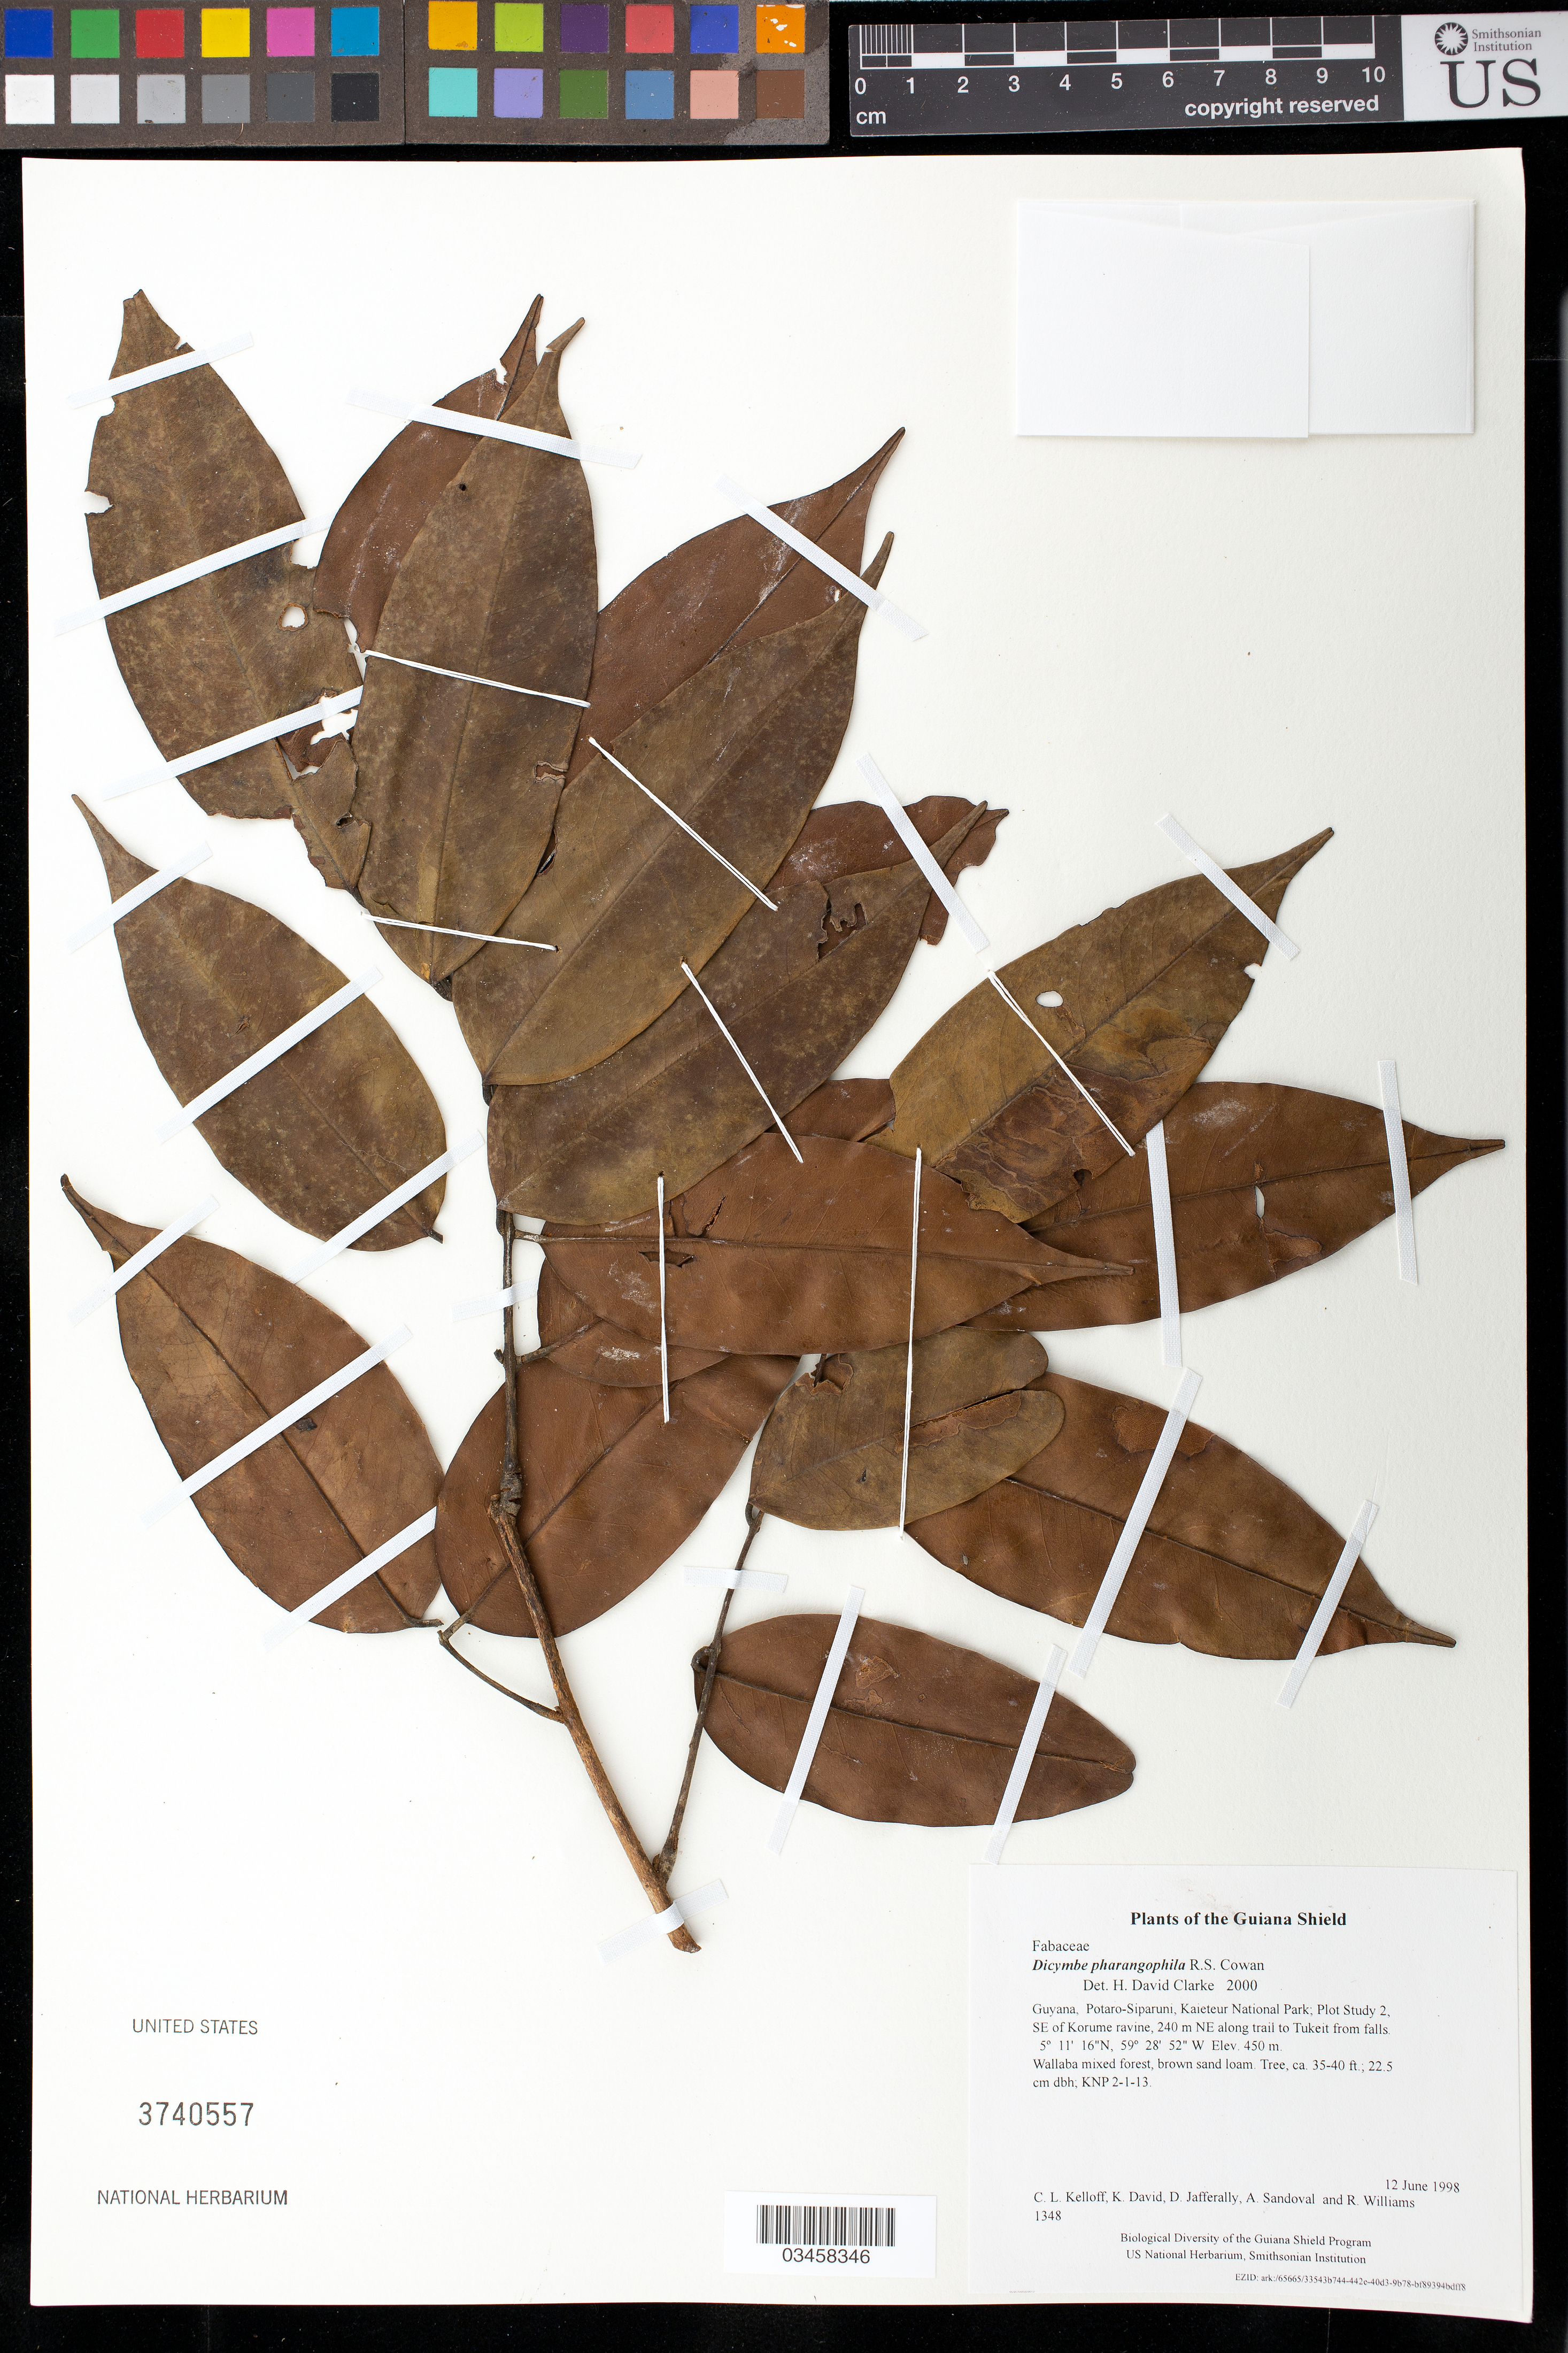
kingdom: Plantae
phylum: Tracheophyta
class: Magnoliopsida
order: Fabales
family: Fabaceae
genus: Dicymbe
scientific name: Dicymbe pharangophila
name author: R.S. Cowan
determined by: Clarke, H. D., University of North Carolina (Asheville)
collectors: C. L. Kelloff, K. David, D. Jafferally, A. Sandoval & R. Williams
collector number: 1348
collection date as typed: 12 June 1998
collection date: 1998-06-12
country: Guyana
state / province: Potaro-Siparuni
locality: Kaieteur National Park; Plot Study 2, SE of Korume ravine, 240 m NE along trail to Tukeit from falls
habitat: Wallaba mixed forest, brown sand loam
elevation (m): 450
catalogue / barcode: US 3740557